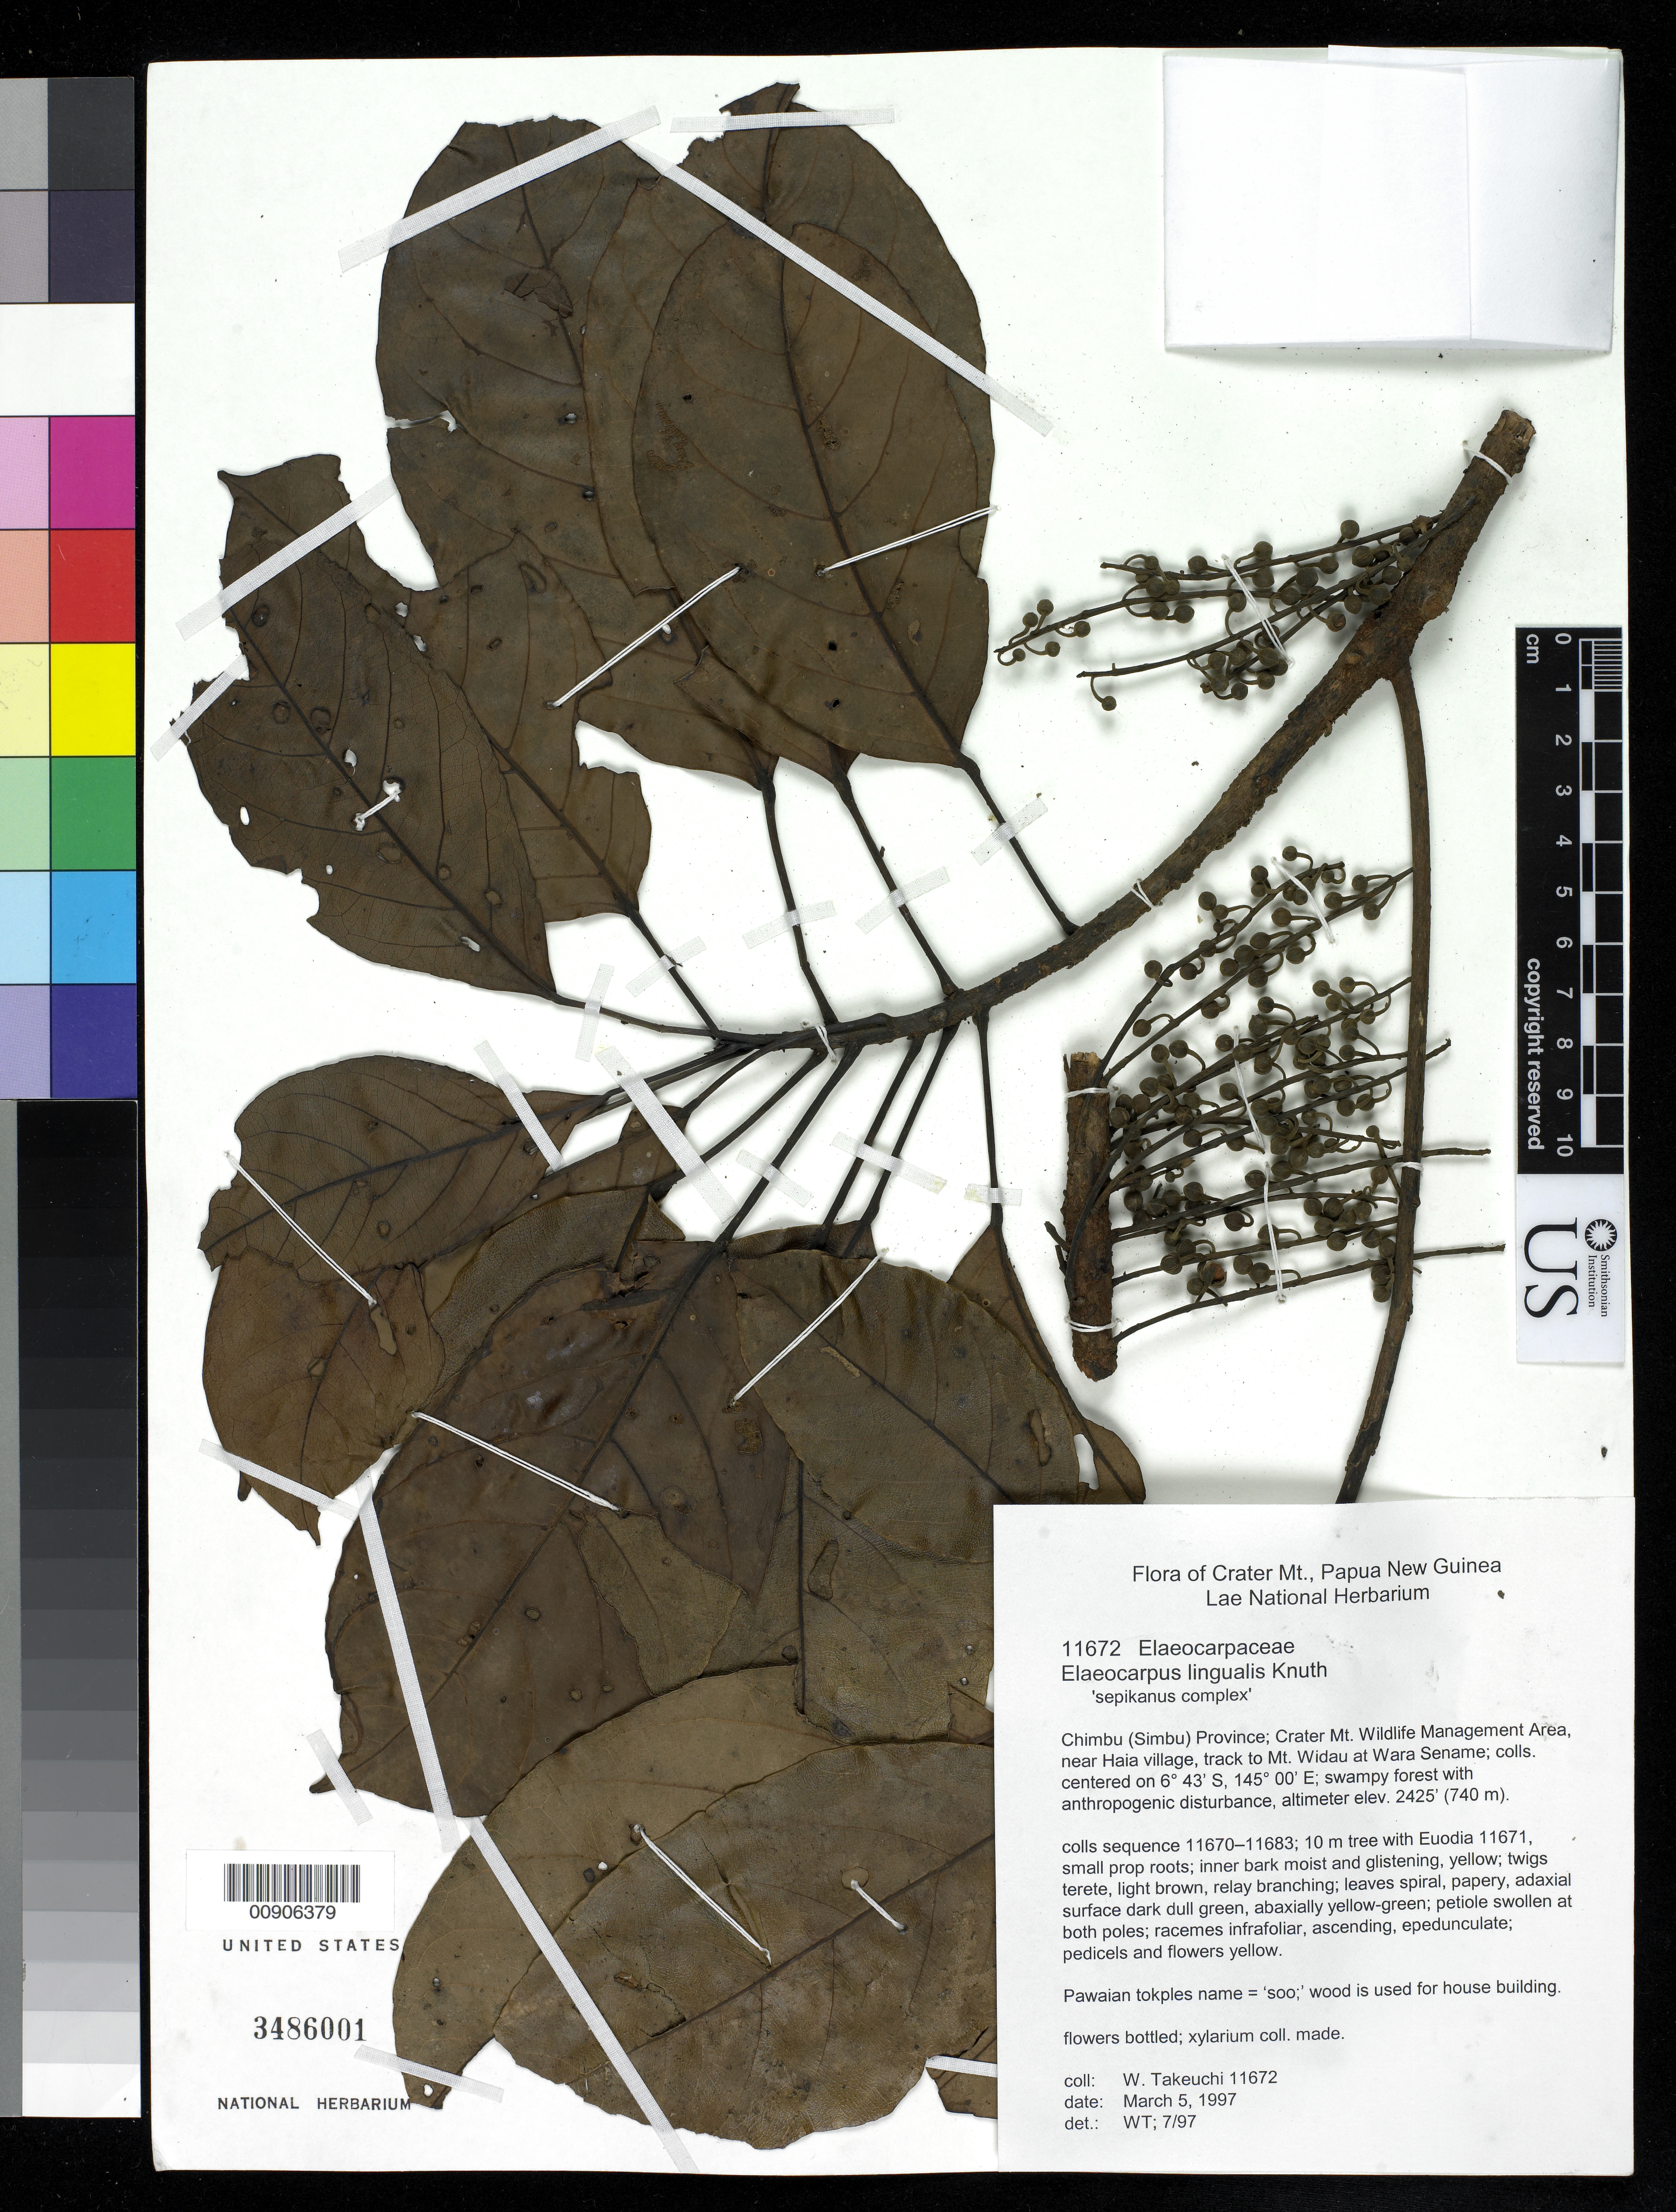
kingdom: Plantae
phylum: Tracheophyta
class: Magnoliopsida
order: Oxalidales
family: Elaeocarpaceae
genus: Elaeocarpus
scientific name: Elaeocarpus lingualis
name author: R. Knuth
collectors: W. N. Takeuchi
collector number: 11672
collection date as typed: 05 Mar 1997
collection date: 1997-03-05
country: Papua New Guinea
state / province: Chimbu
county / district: Goroka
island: New Guinea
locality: Chimbu Province; Crater Mt. Wildlife Management Ara, near Haia village, track to Mt. Widau at Wara Sename;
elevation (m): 740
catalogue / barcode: US 3486001